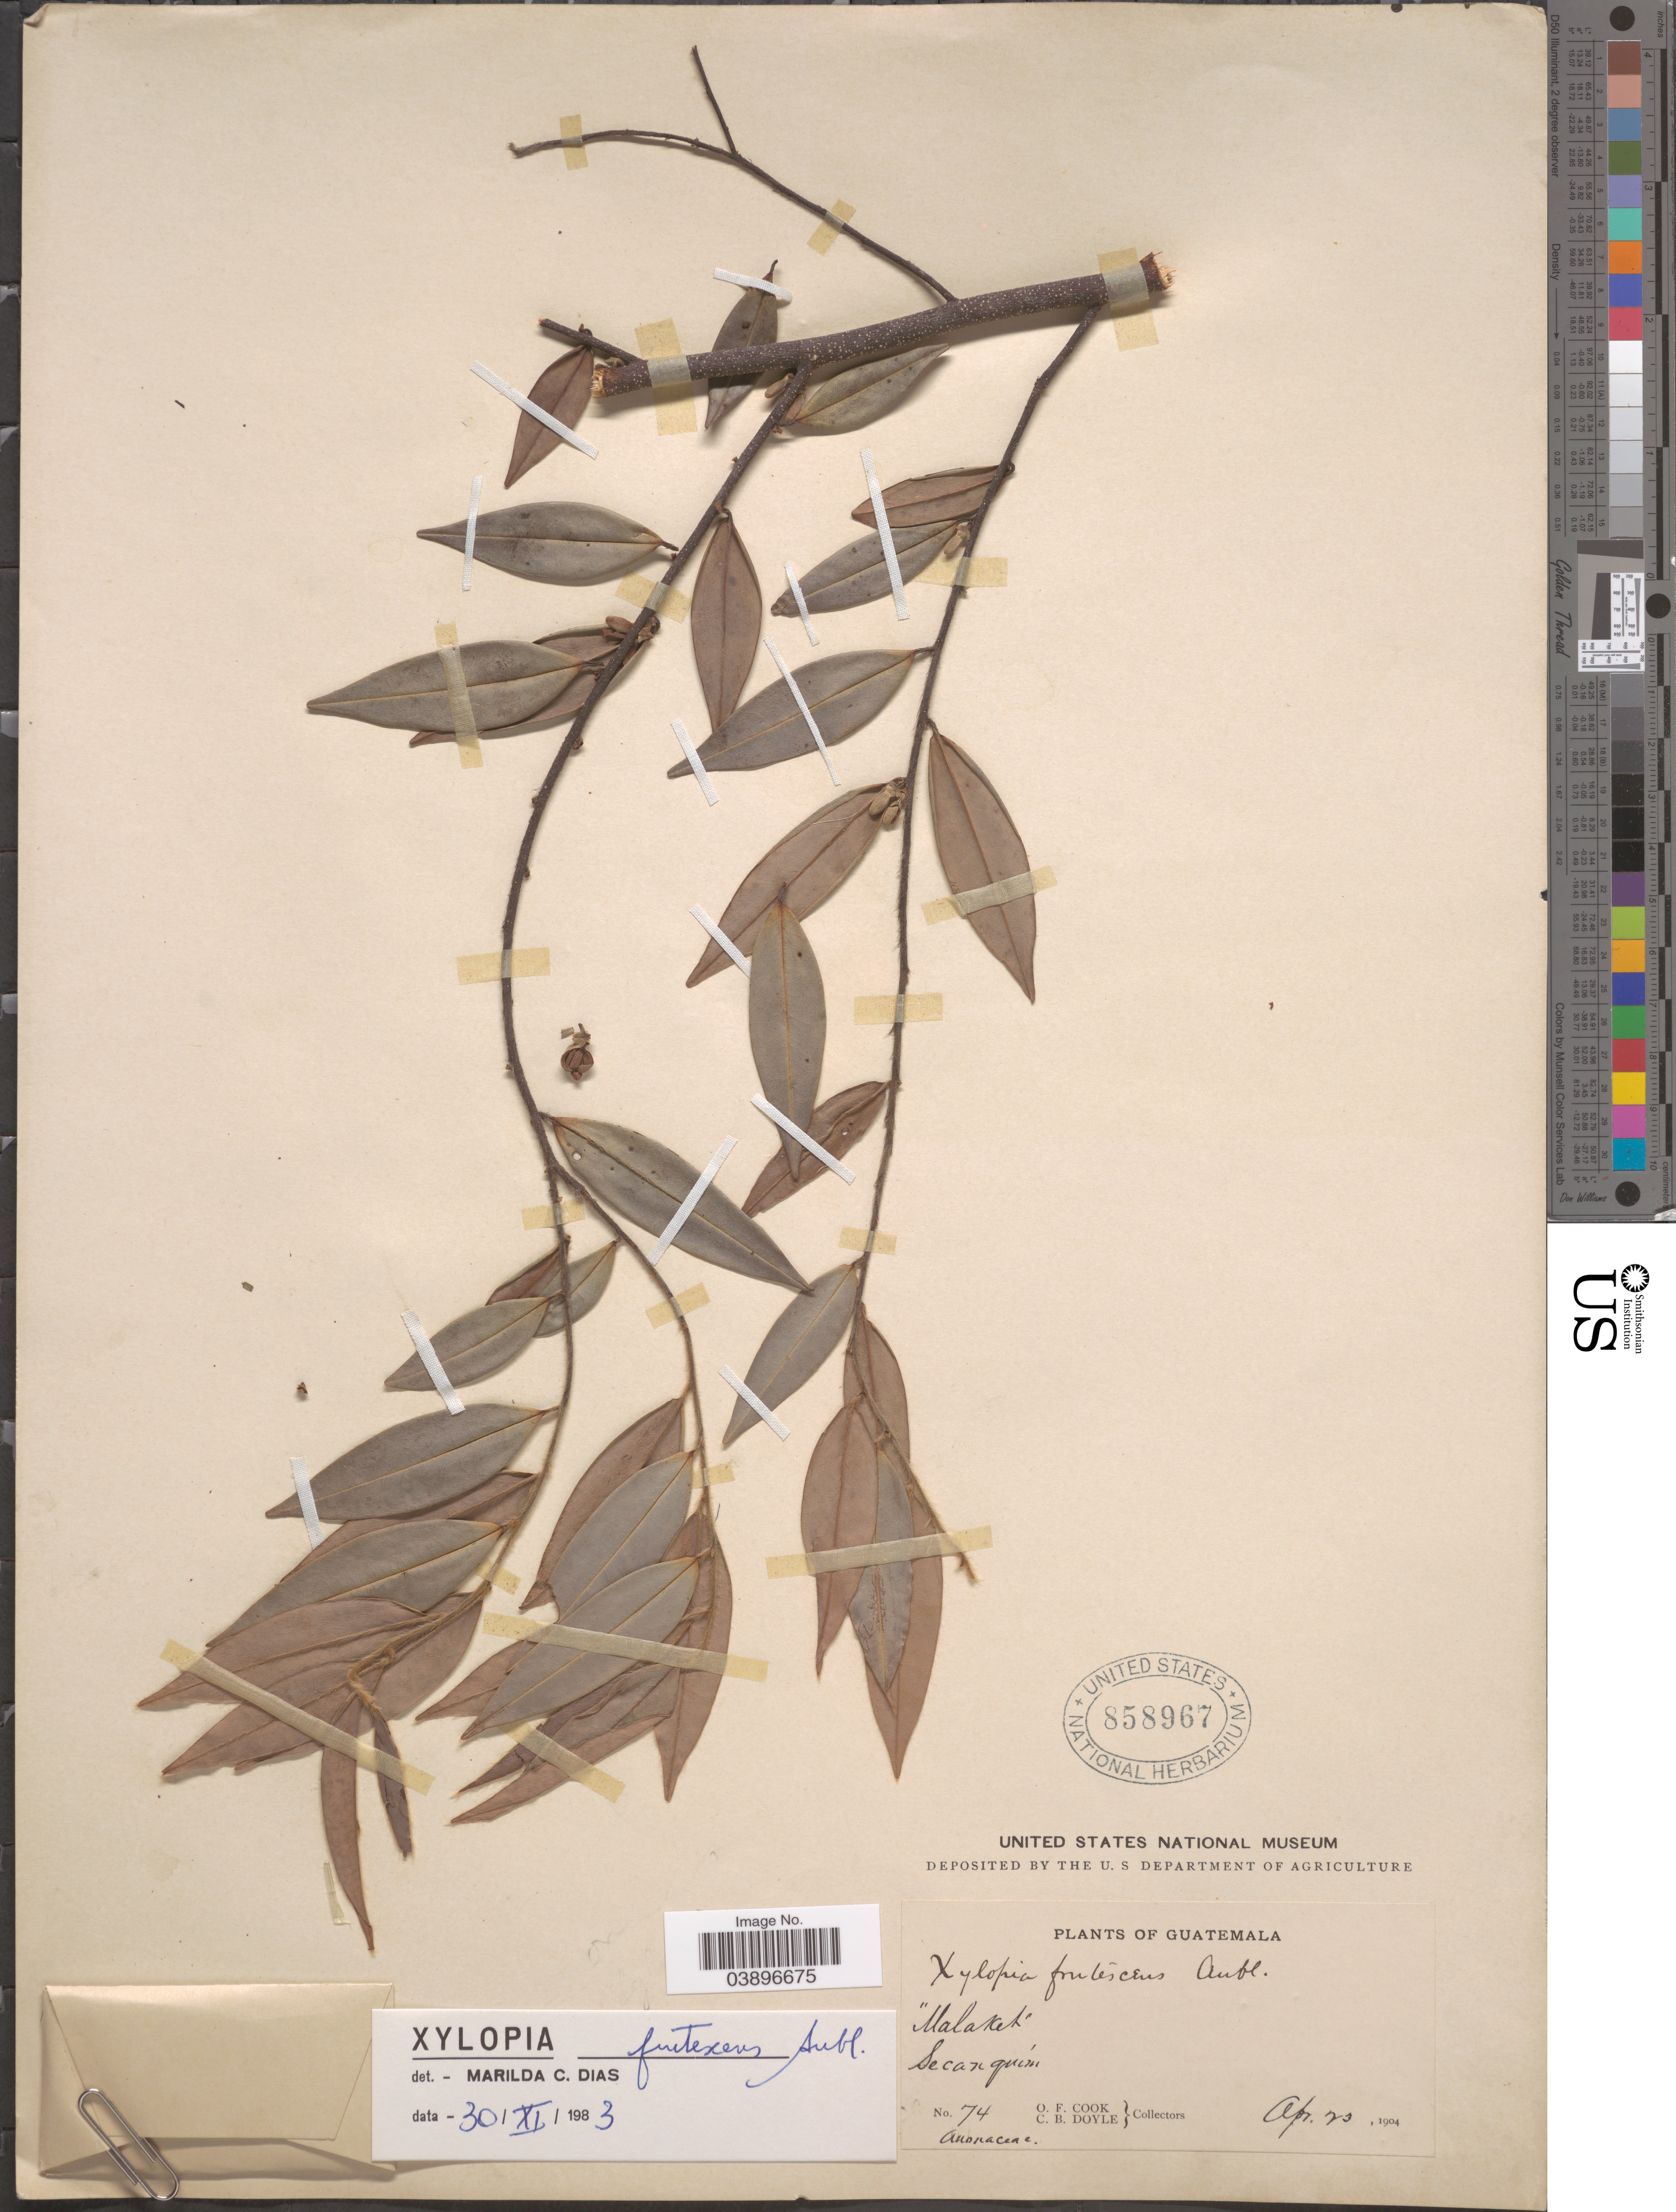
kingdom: Plantae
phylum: Tracheophyta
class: Magnoliopsida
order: Magnoliales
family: Annonaceae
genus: Xylopia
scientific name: Xylopia frutescens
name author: Aubl.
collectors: O. F. Cook & C. Doyle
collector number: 74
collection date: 1904-04-23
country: Guatemala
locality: Secanquím.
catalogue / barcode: US 858967